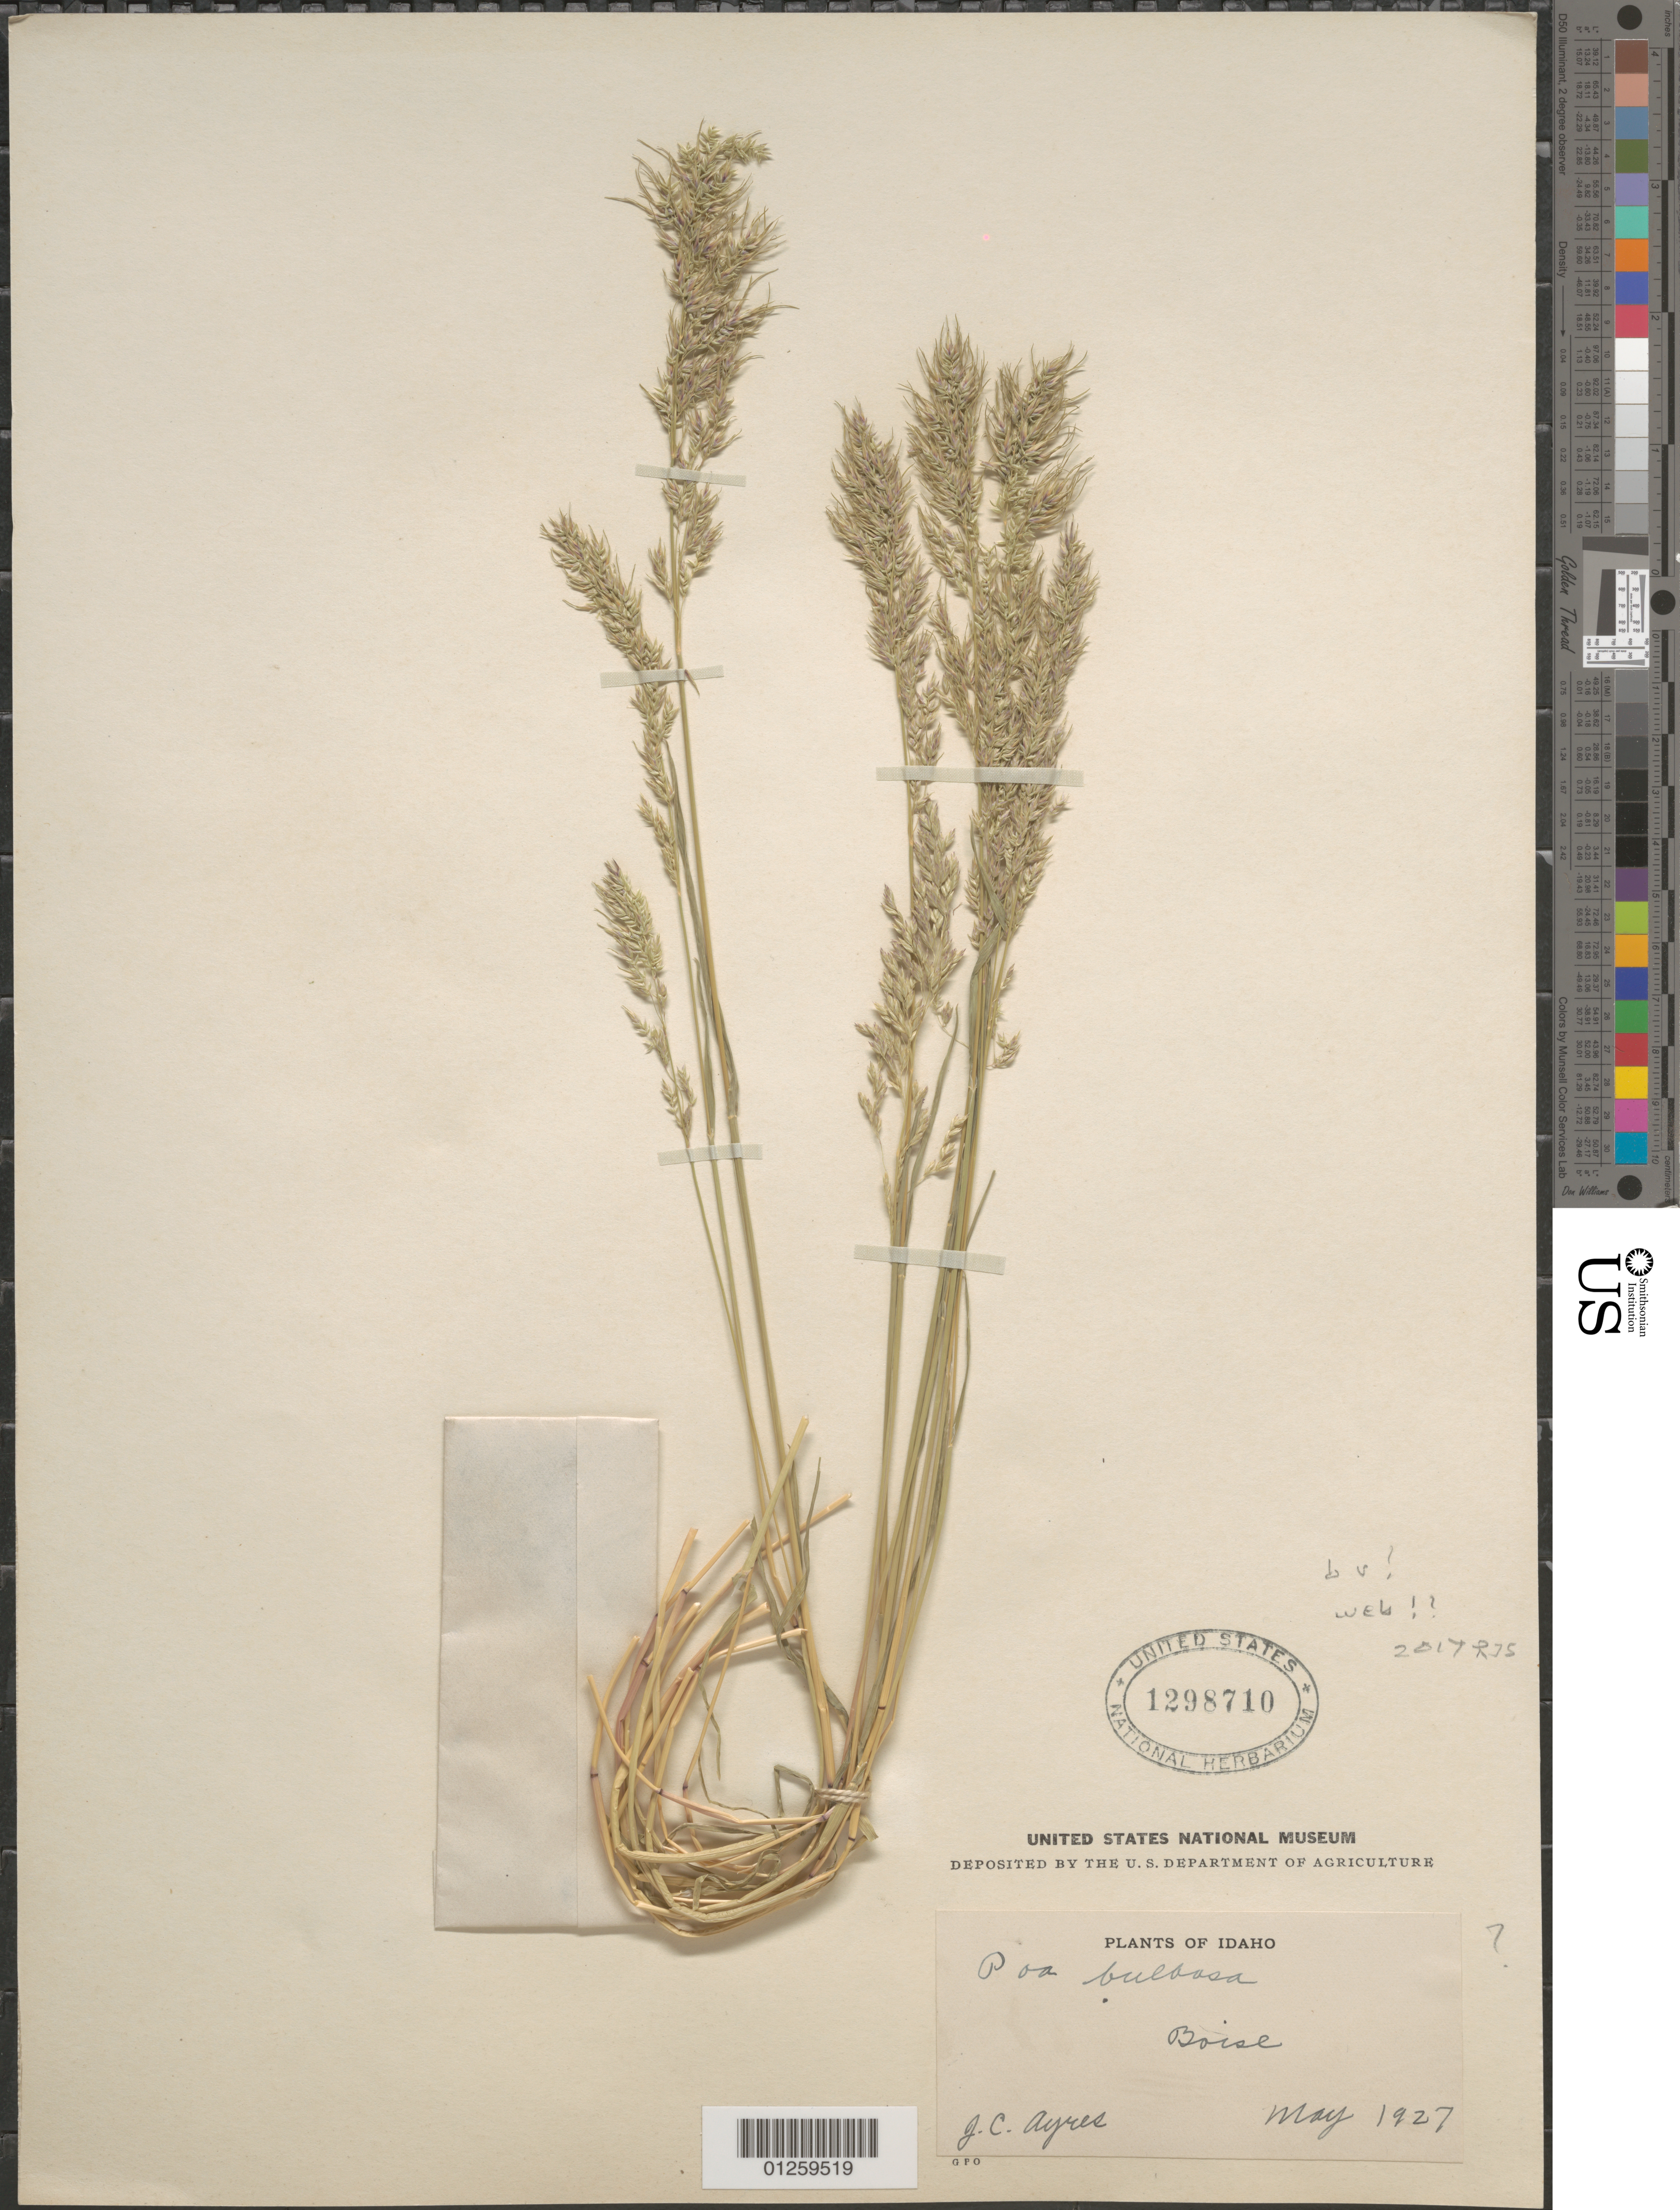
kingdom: Plantae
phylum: Tracheophyta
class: Liliopsida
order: Poales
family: Poaceae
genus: Poa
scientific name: Poa bulbosa subsp. bulbosa var. vivipara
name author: Koeler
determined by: Soreng, Robert J., Research Associate (BOT), Smithsonian Institution - National Museum of Natural History (UNITED STATES)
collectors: J. Ayres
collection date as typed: May 1927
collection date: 1927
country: United States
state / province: Idaho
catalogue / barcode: US 1298710